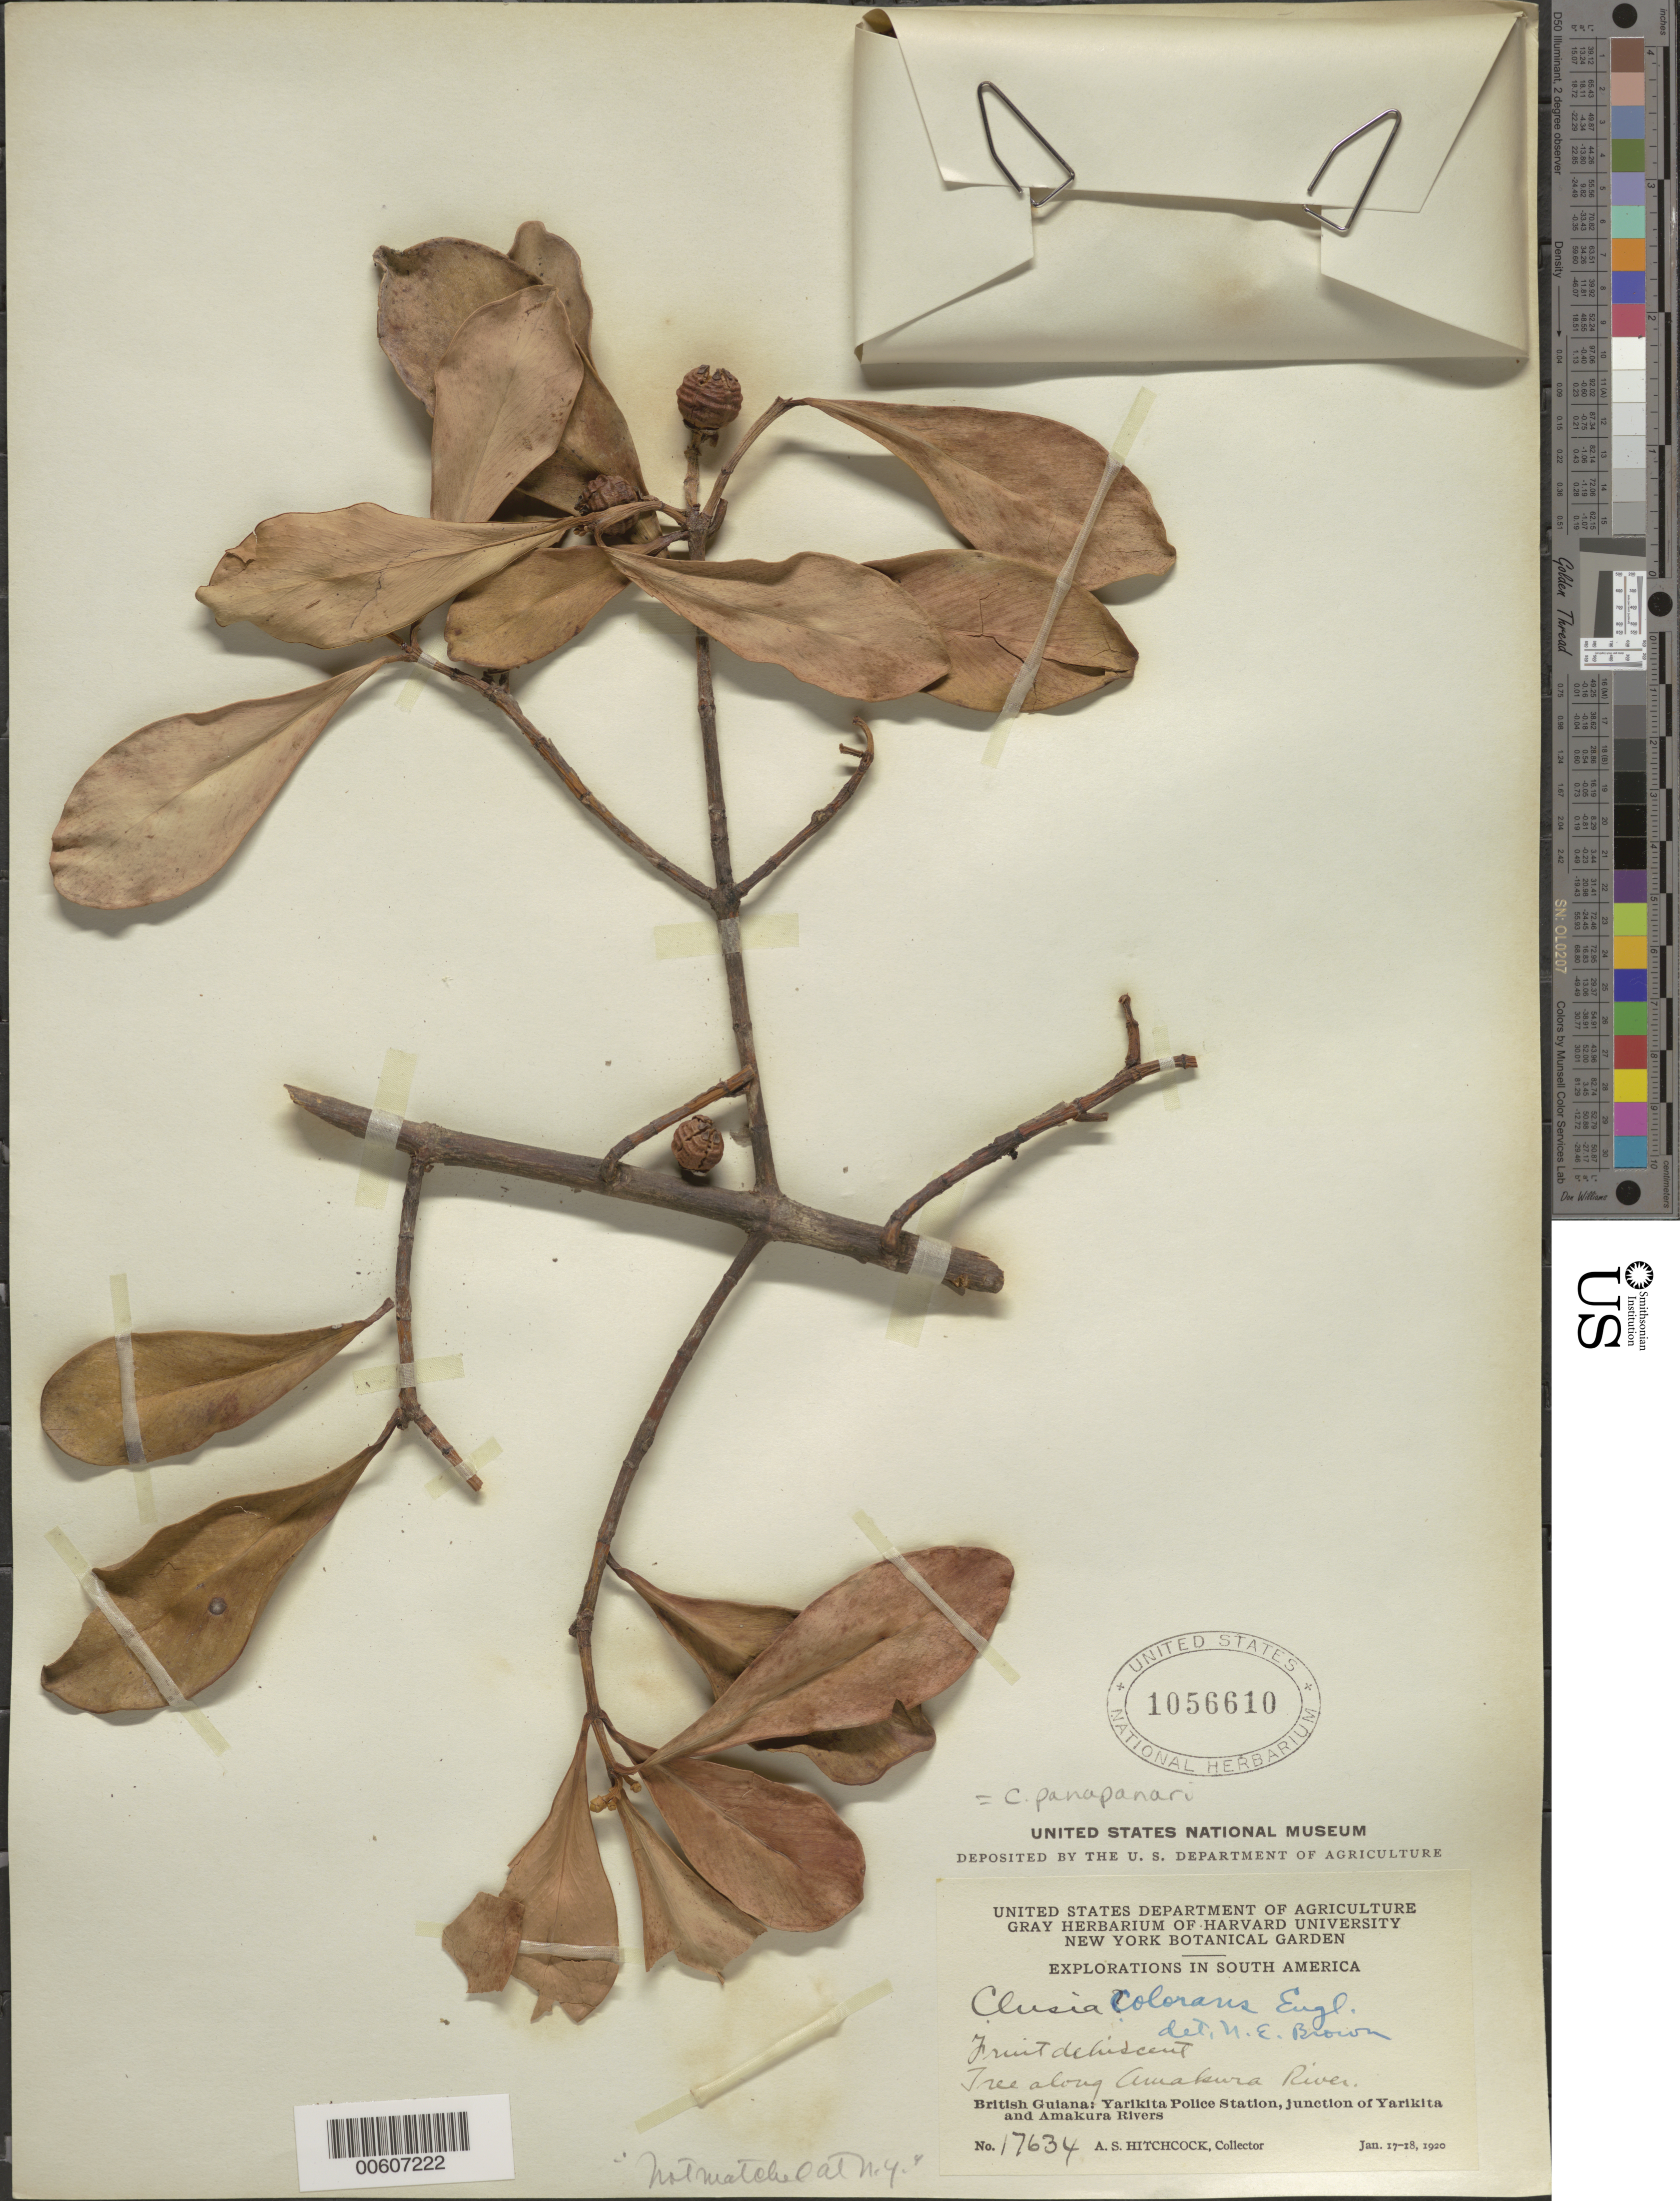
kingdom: Plantae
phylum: Tracheophyta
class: Magnoliopsida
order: Malpighiales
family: Clusiaceae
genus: Clusia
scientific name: Clusia panapanari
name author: (Aubl.) Choisy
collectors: A. S. Hitchcock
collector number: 17634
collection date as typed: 17-Jan-20 to 18-Jan-20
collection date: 1920-01-17/1920-01-18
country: Guyana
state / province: Barima-Waini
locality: Yarikita Police Sta., junct. of Yarikita & Amakura Rivers; along Amakura River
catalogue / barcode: US 1056610